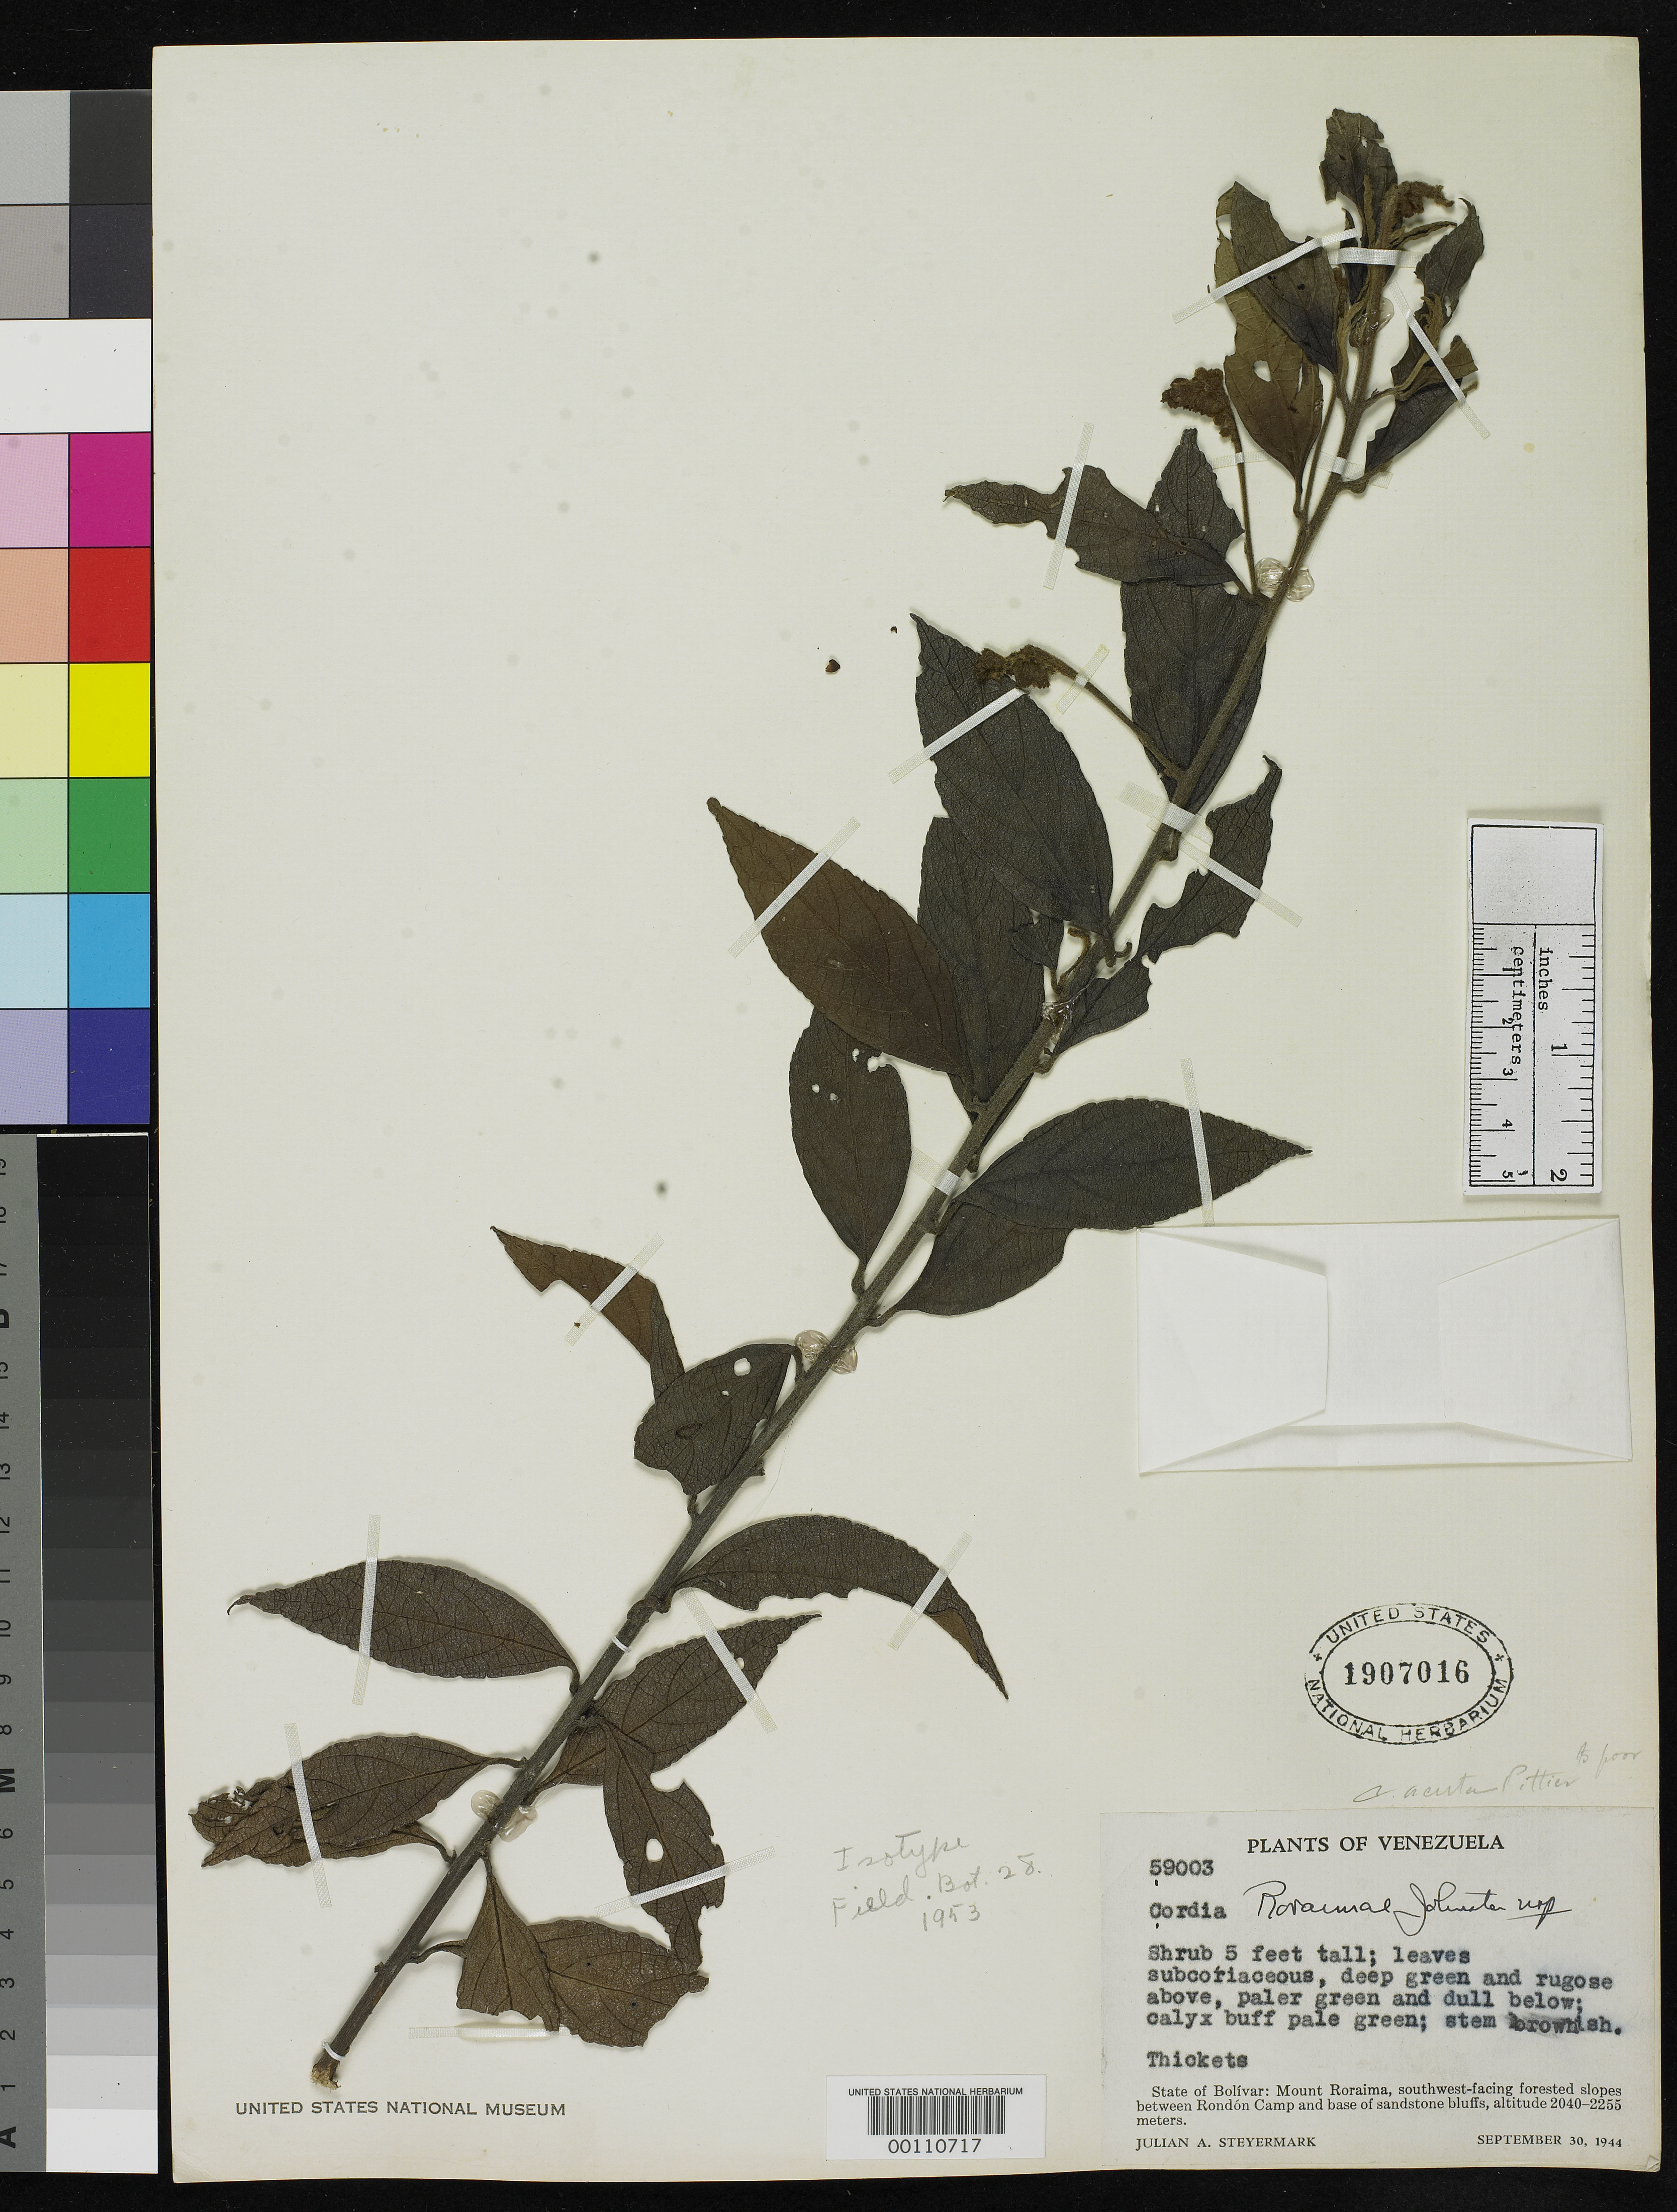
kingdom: Plantae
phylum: Tracheophyta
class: Magnoliopsida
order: Boraginales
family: Cordiaceae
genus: Cordia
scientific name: Cordia roraimae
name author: I.M. Johnst.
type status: Isotype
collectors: J. Steyermark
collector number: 59003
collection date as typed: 30 Sep 1944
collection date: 1944-09-30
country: Venezuela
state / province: Bolivar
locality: Mt. Roraima.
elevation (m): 2040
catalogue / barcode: US 1907016